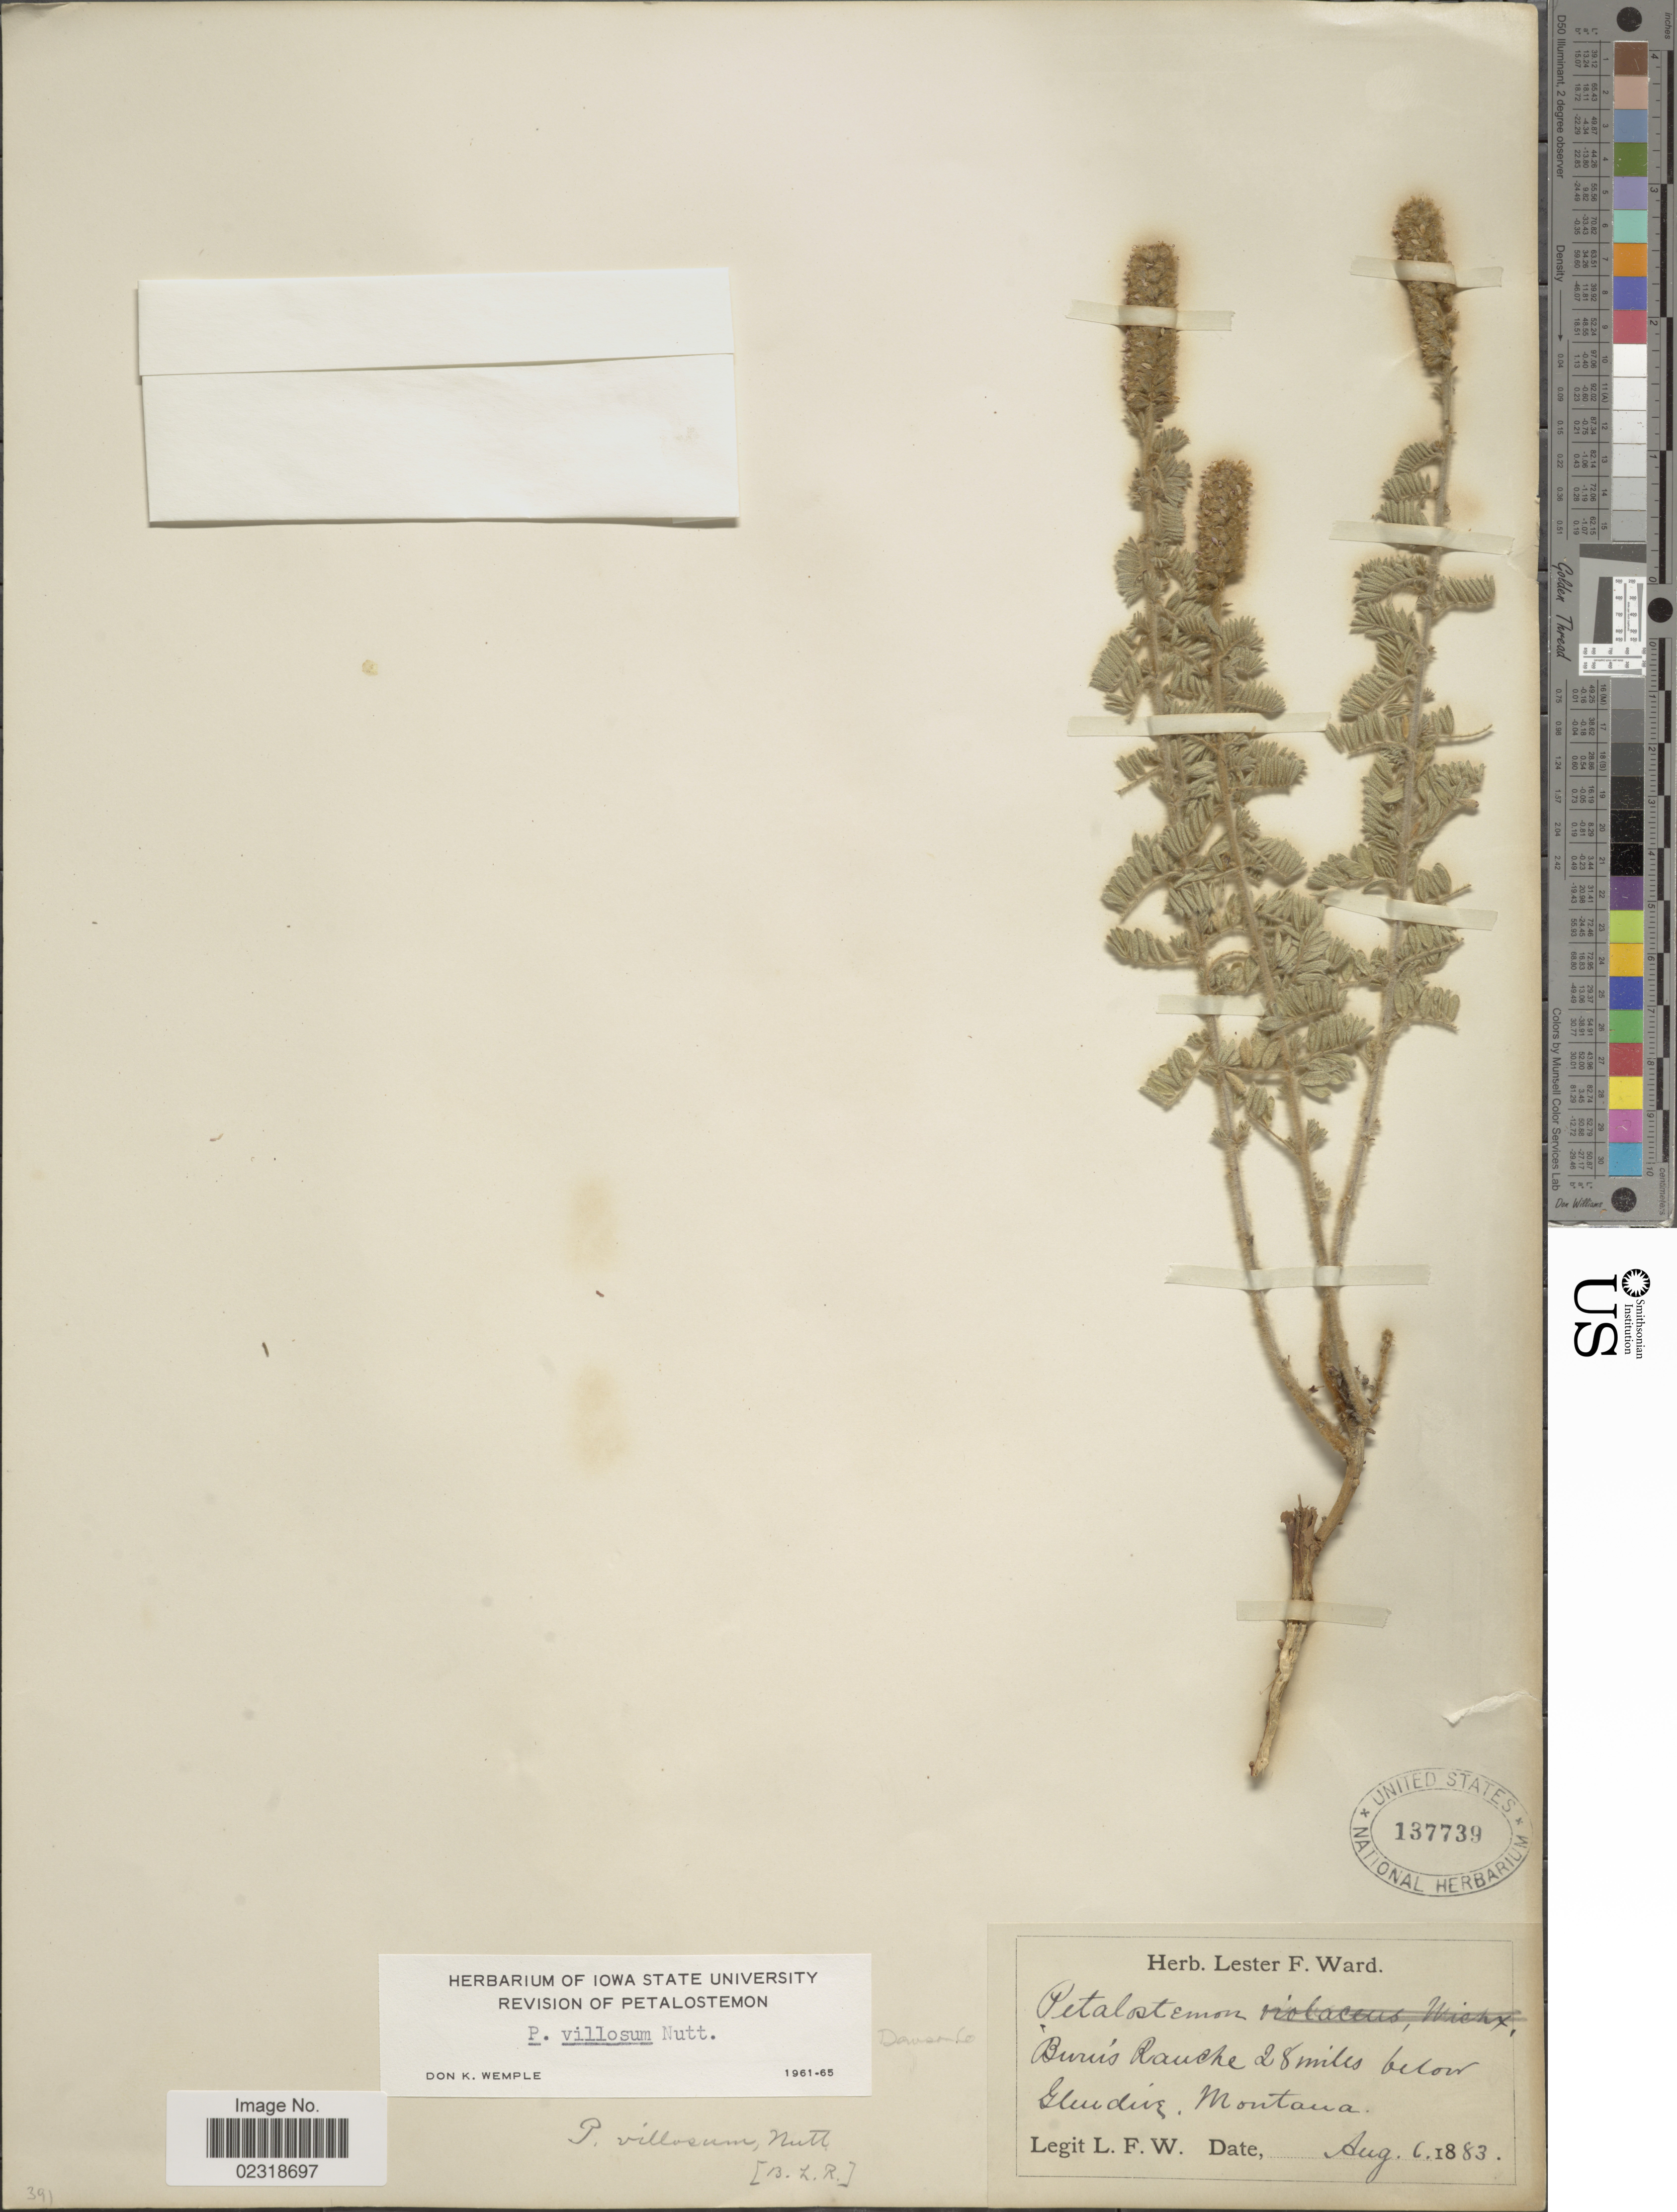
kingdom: Plantae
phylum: Tracheophyta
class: Magnoliopsida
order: Fabales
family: Fabaceae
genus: Dalea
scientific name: Dalea villosa var. villosa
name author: (Nutt.) Spreng.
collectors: L. F. Ward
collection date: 1883-08-06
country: United States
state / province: Montana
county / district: Dawson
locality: Burn's Ranch, 28 miles below Glendive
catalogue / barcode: US 137739